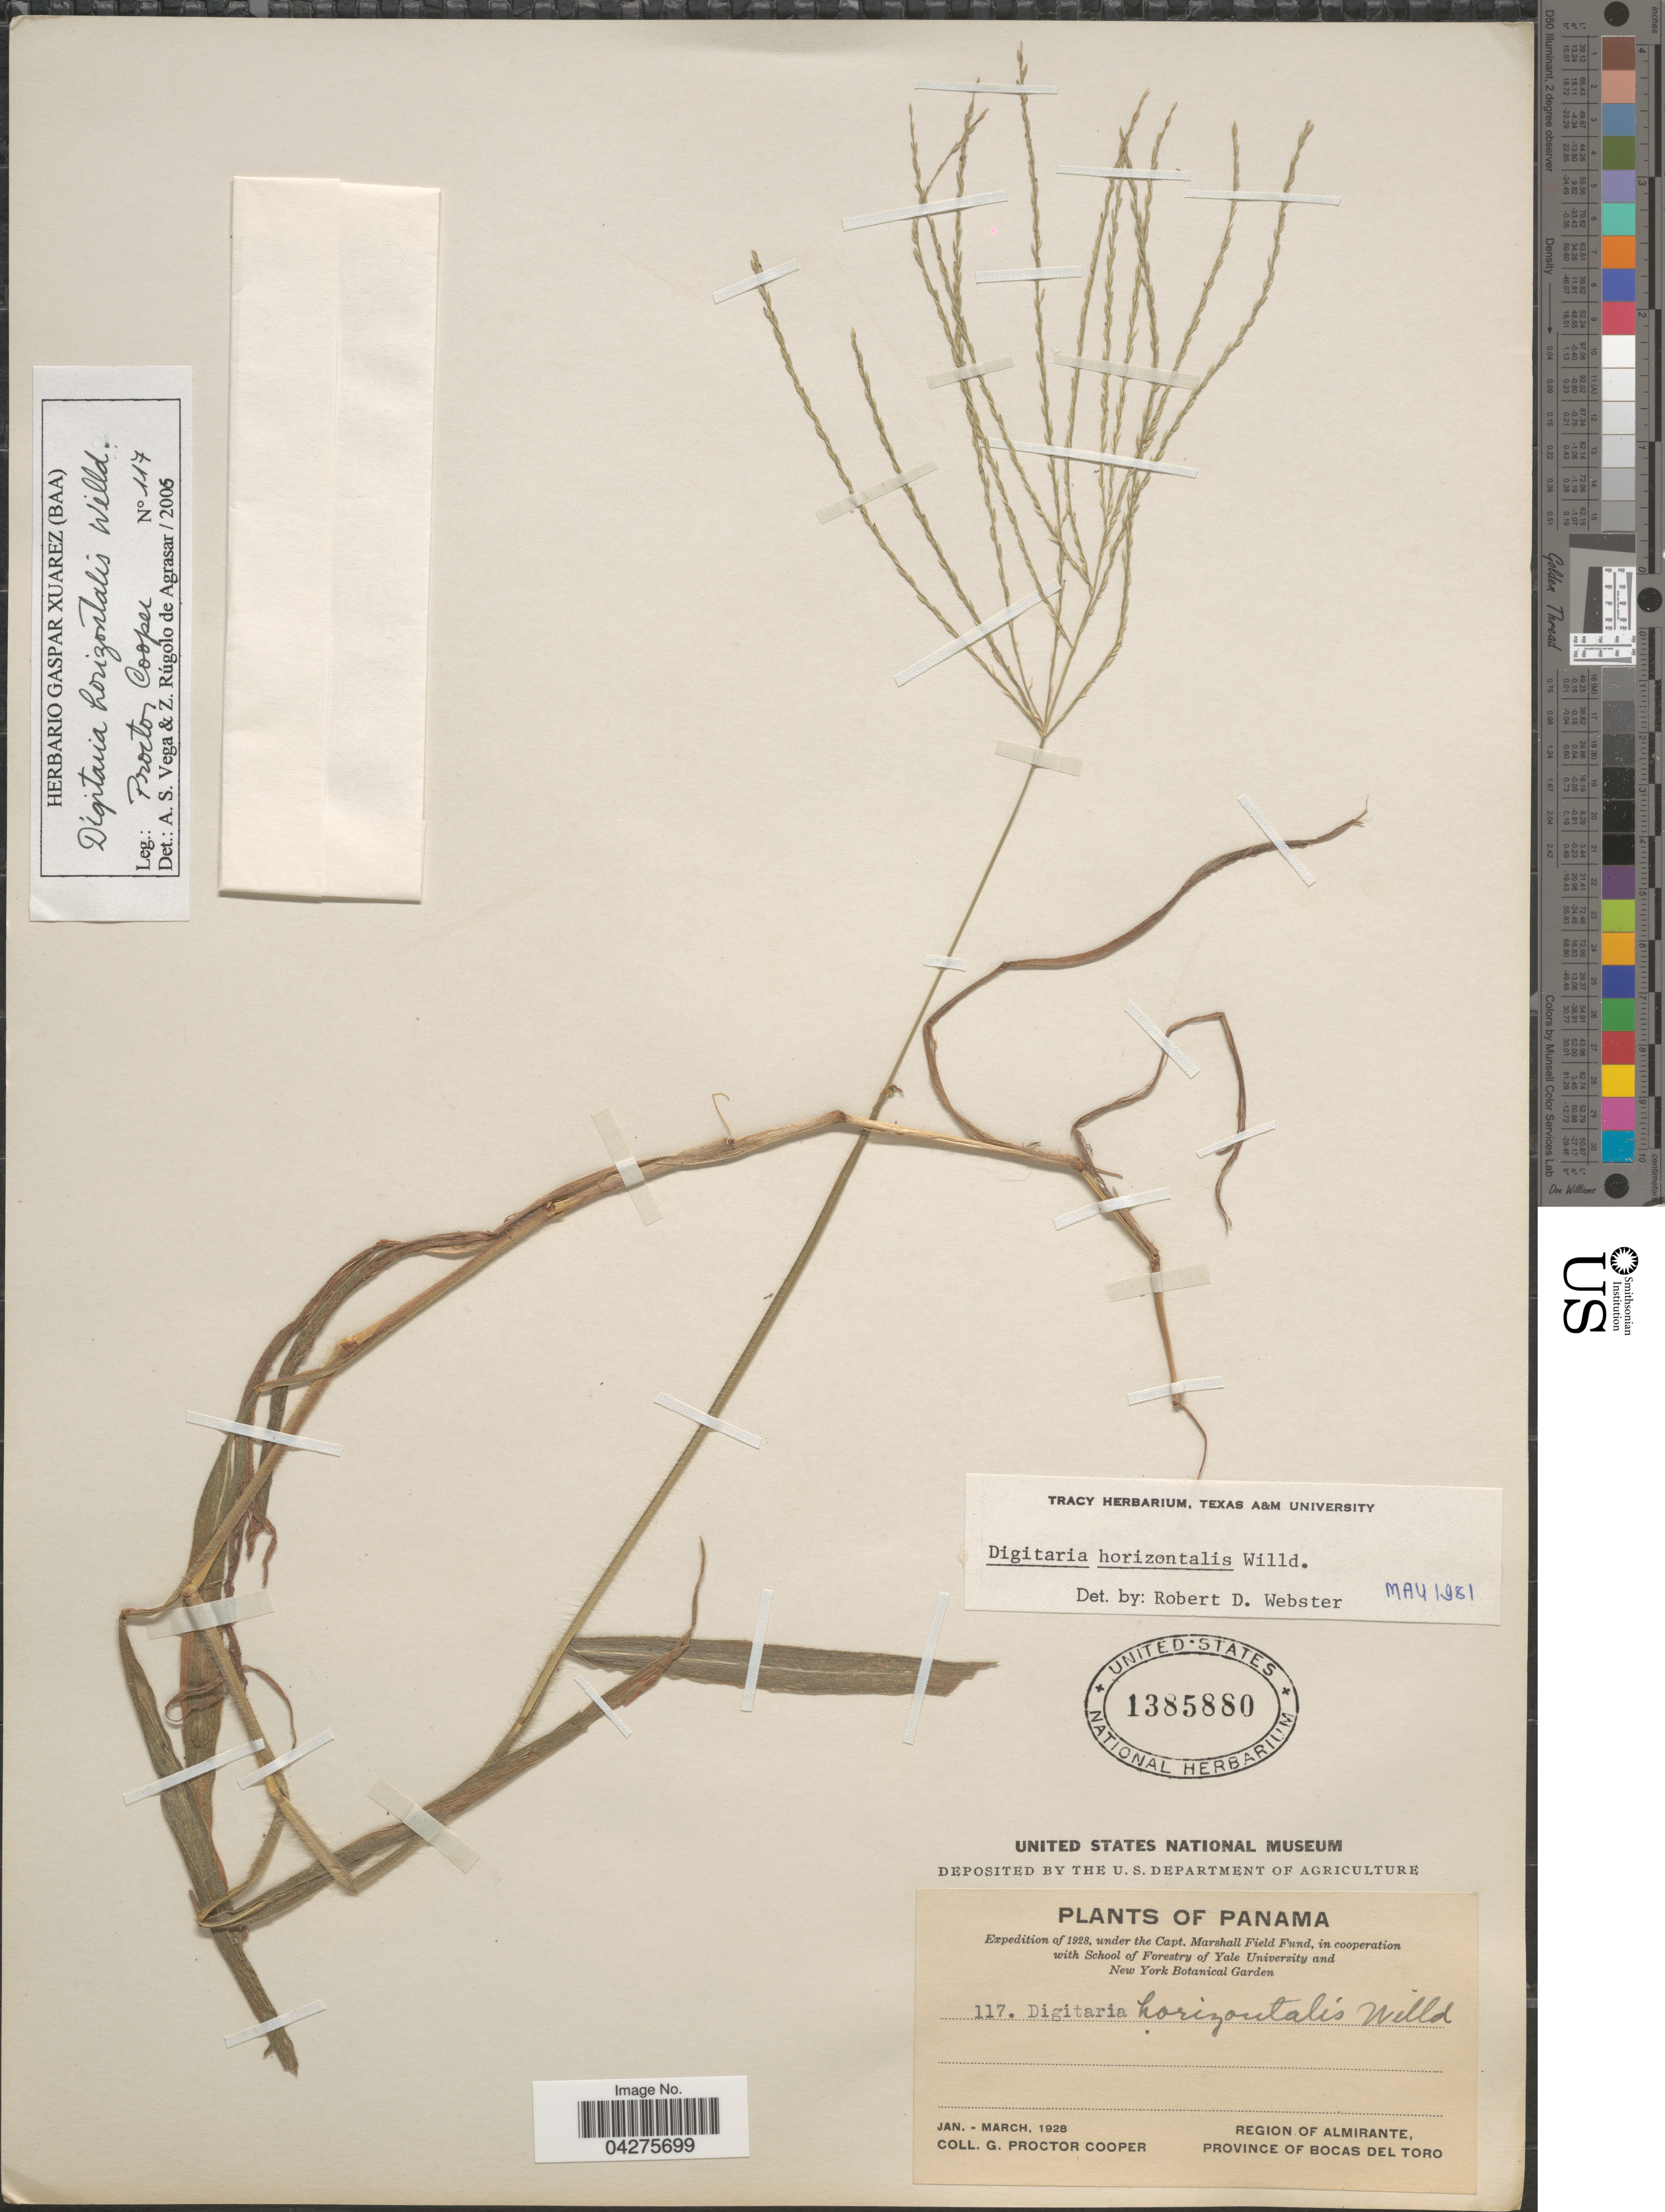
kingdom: Plantae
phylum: Tracheophyta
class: Liliopsida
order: Poales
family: Poaceae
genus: Digitaria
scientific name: Digitaria horizontalis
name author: Willd.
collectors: G. Cooper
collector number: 117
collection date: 1928-01/1928-03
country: Panama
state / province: Bocas del Toro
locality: Expedition of 1928. Region of Almirante.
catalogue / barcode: US 1385880